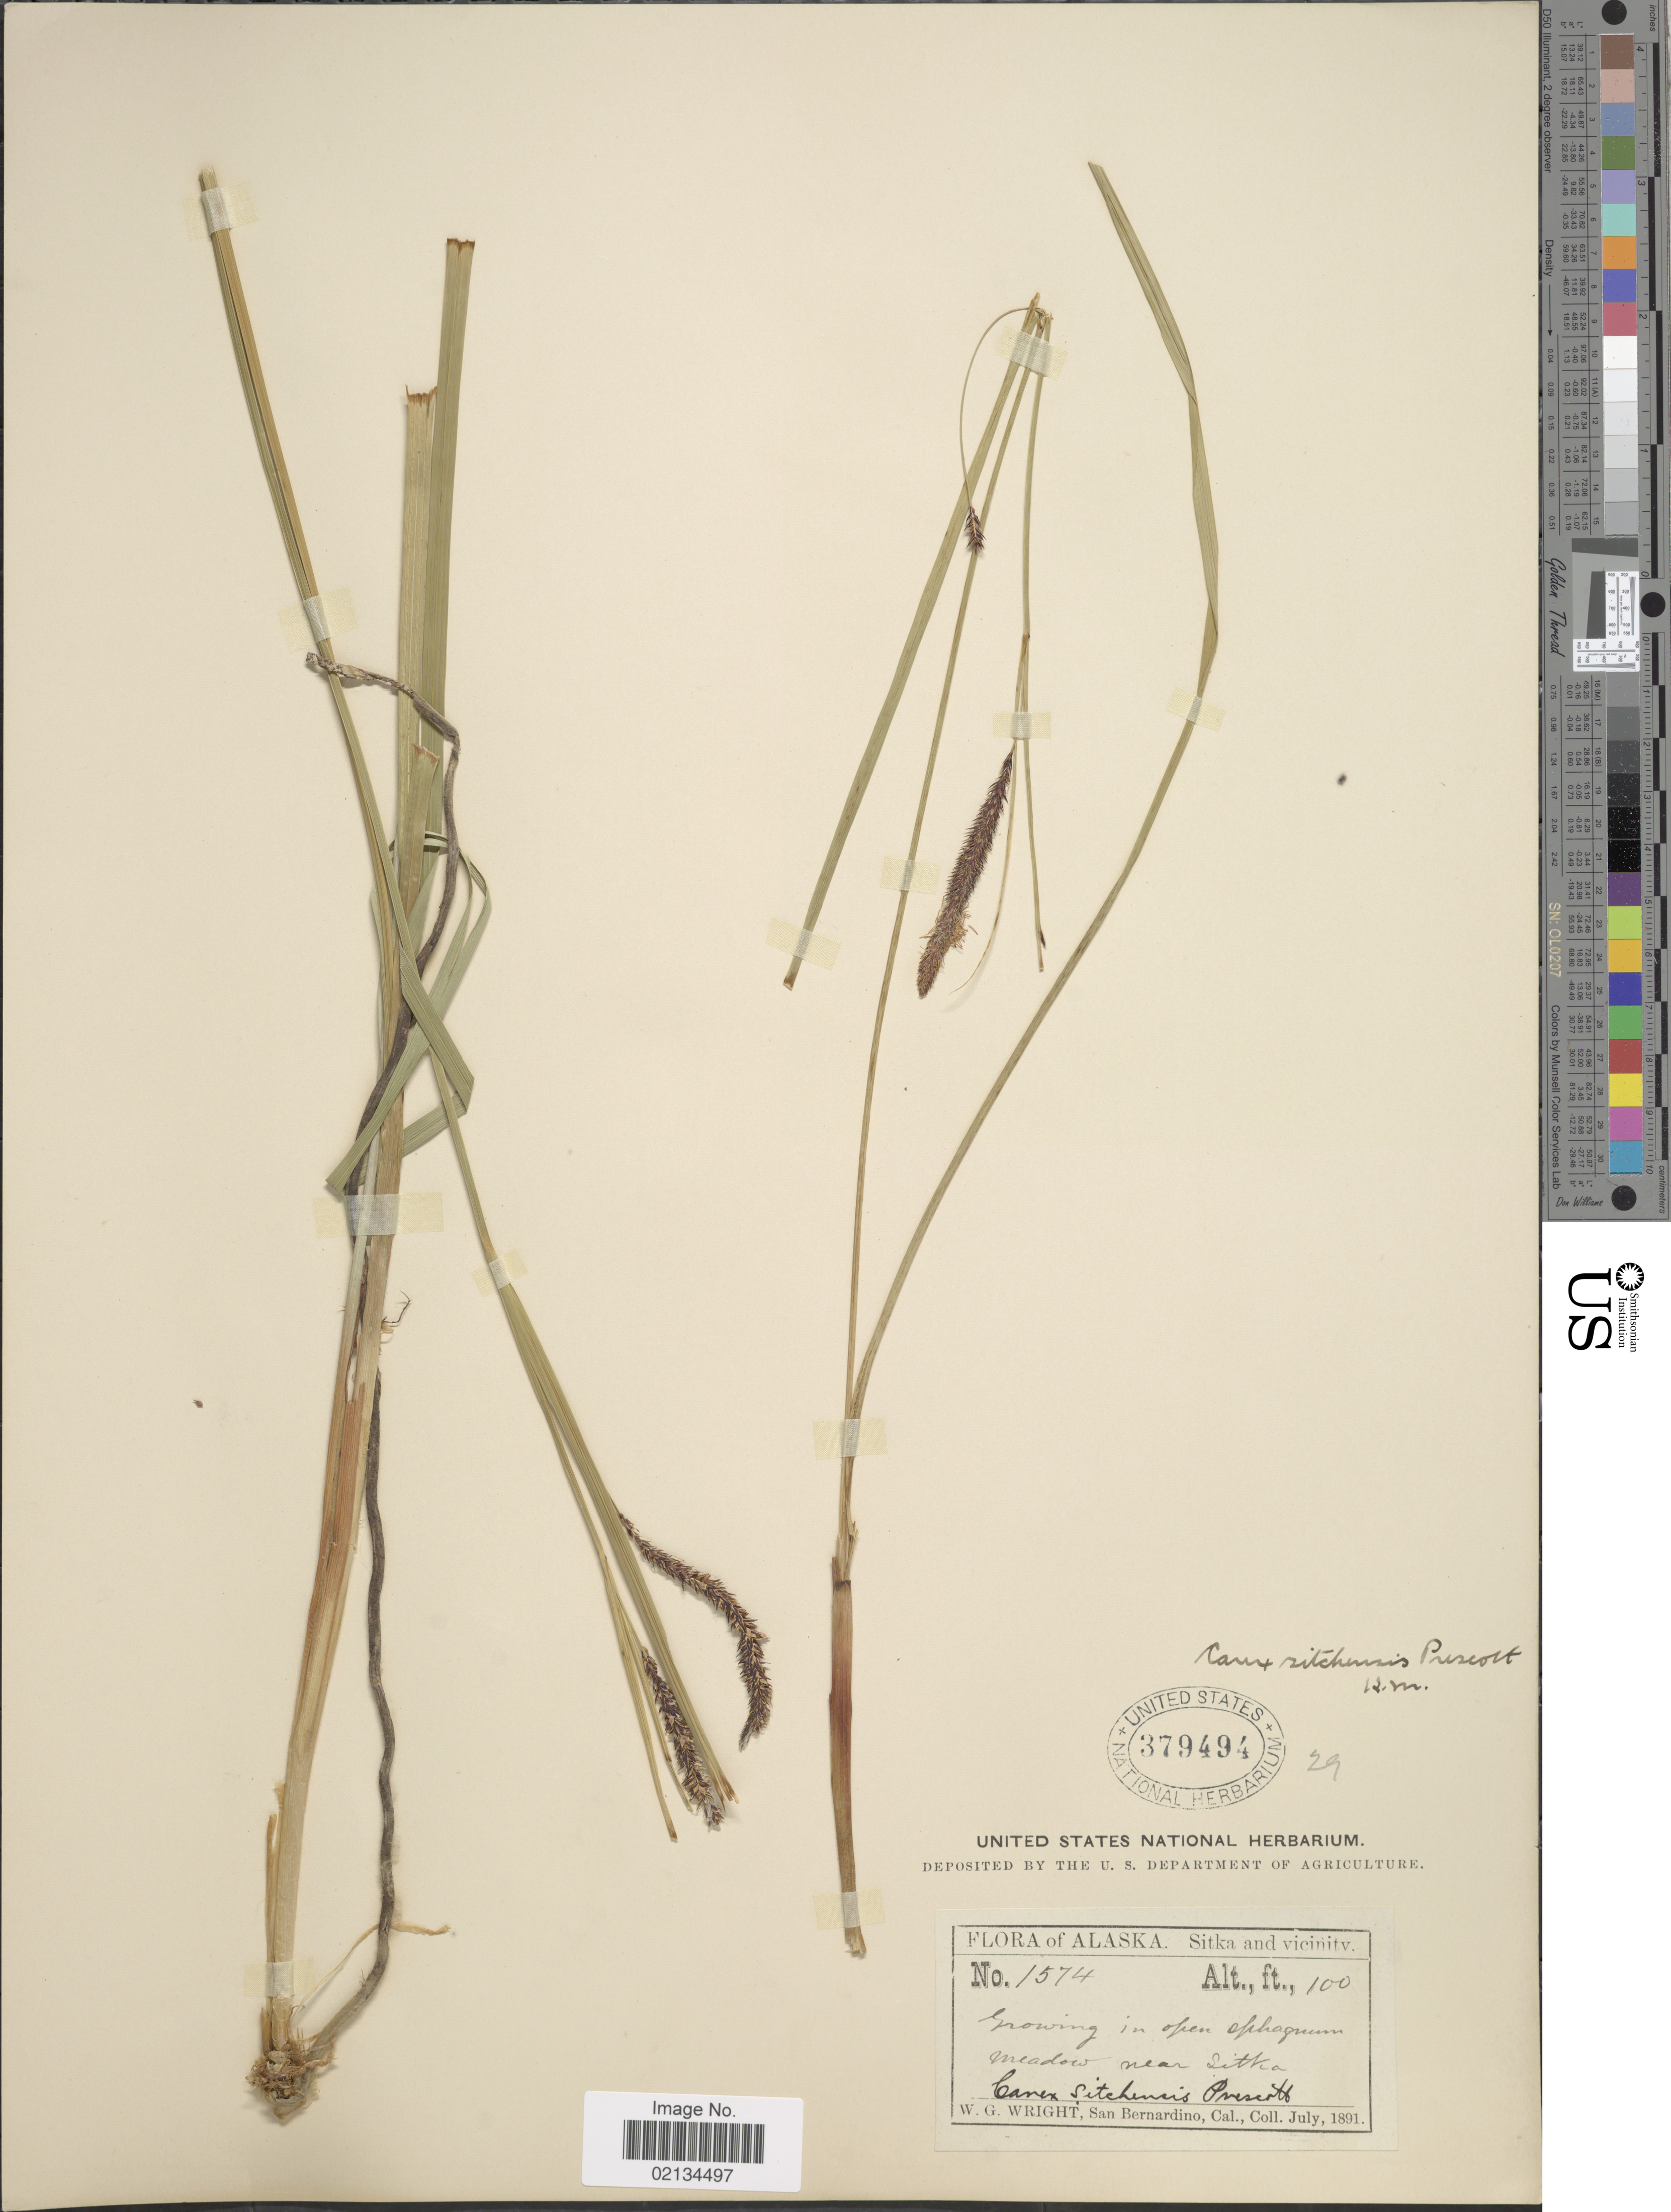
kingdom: Plantae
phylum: Tracheophyta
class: Liliopsida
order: Poales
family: Cyperaceae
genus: Carex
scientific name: Carex aquatilis var. dives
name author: (Holm) Kük.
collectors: W. G. Wright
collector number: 1574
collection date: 1891-07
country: United States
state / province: Alaska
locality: Sitka and Vicinity, in open sphagnum meadow near Sitka.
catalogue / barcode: US 379494